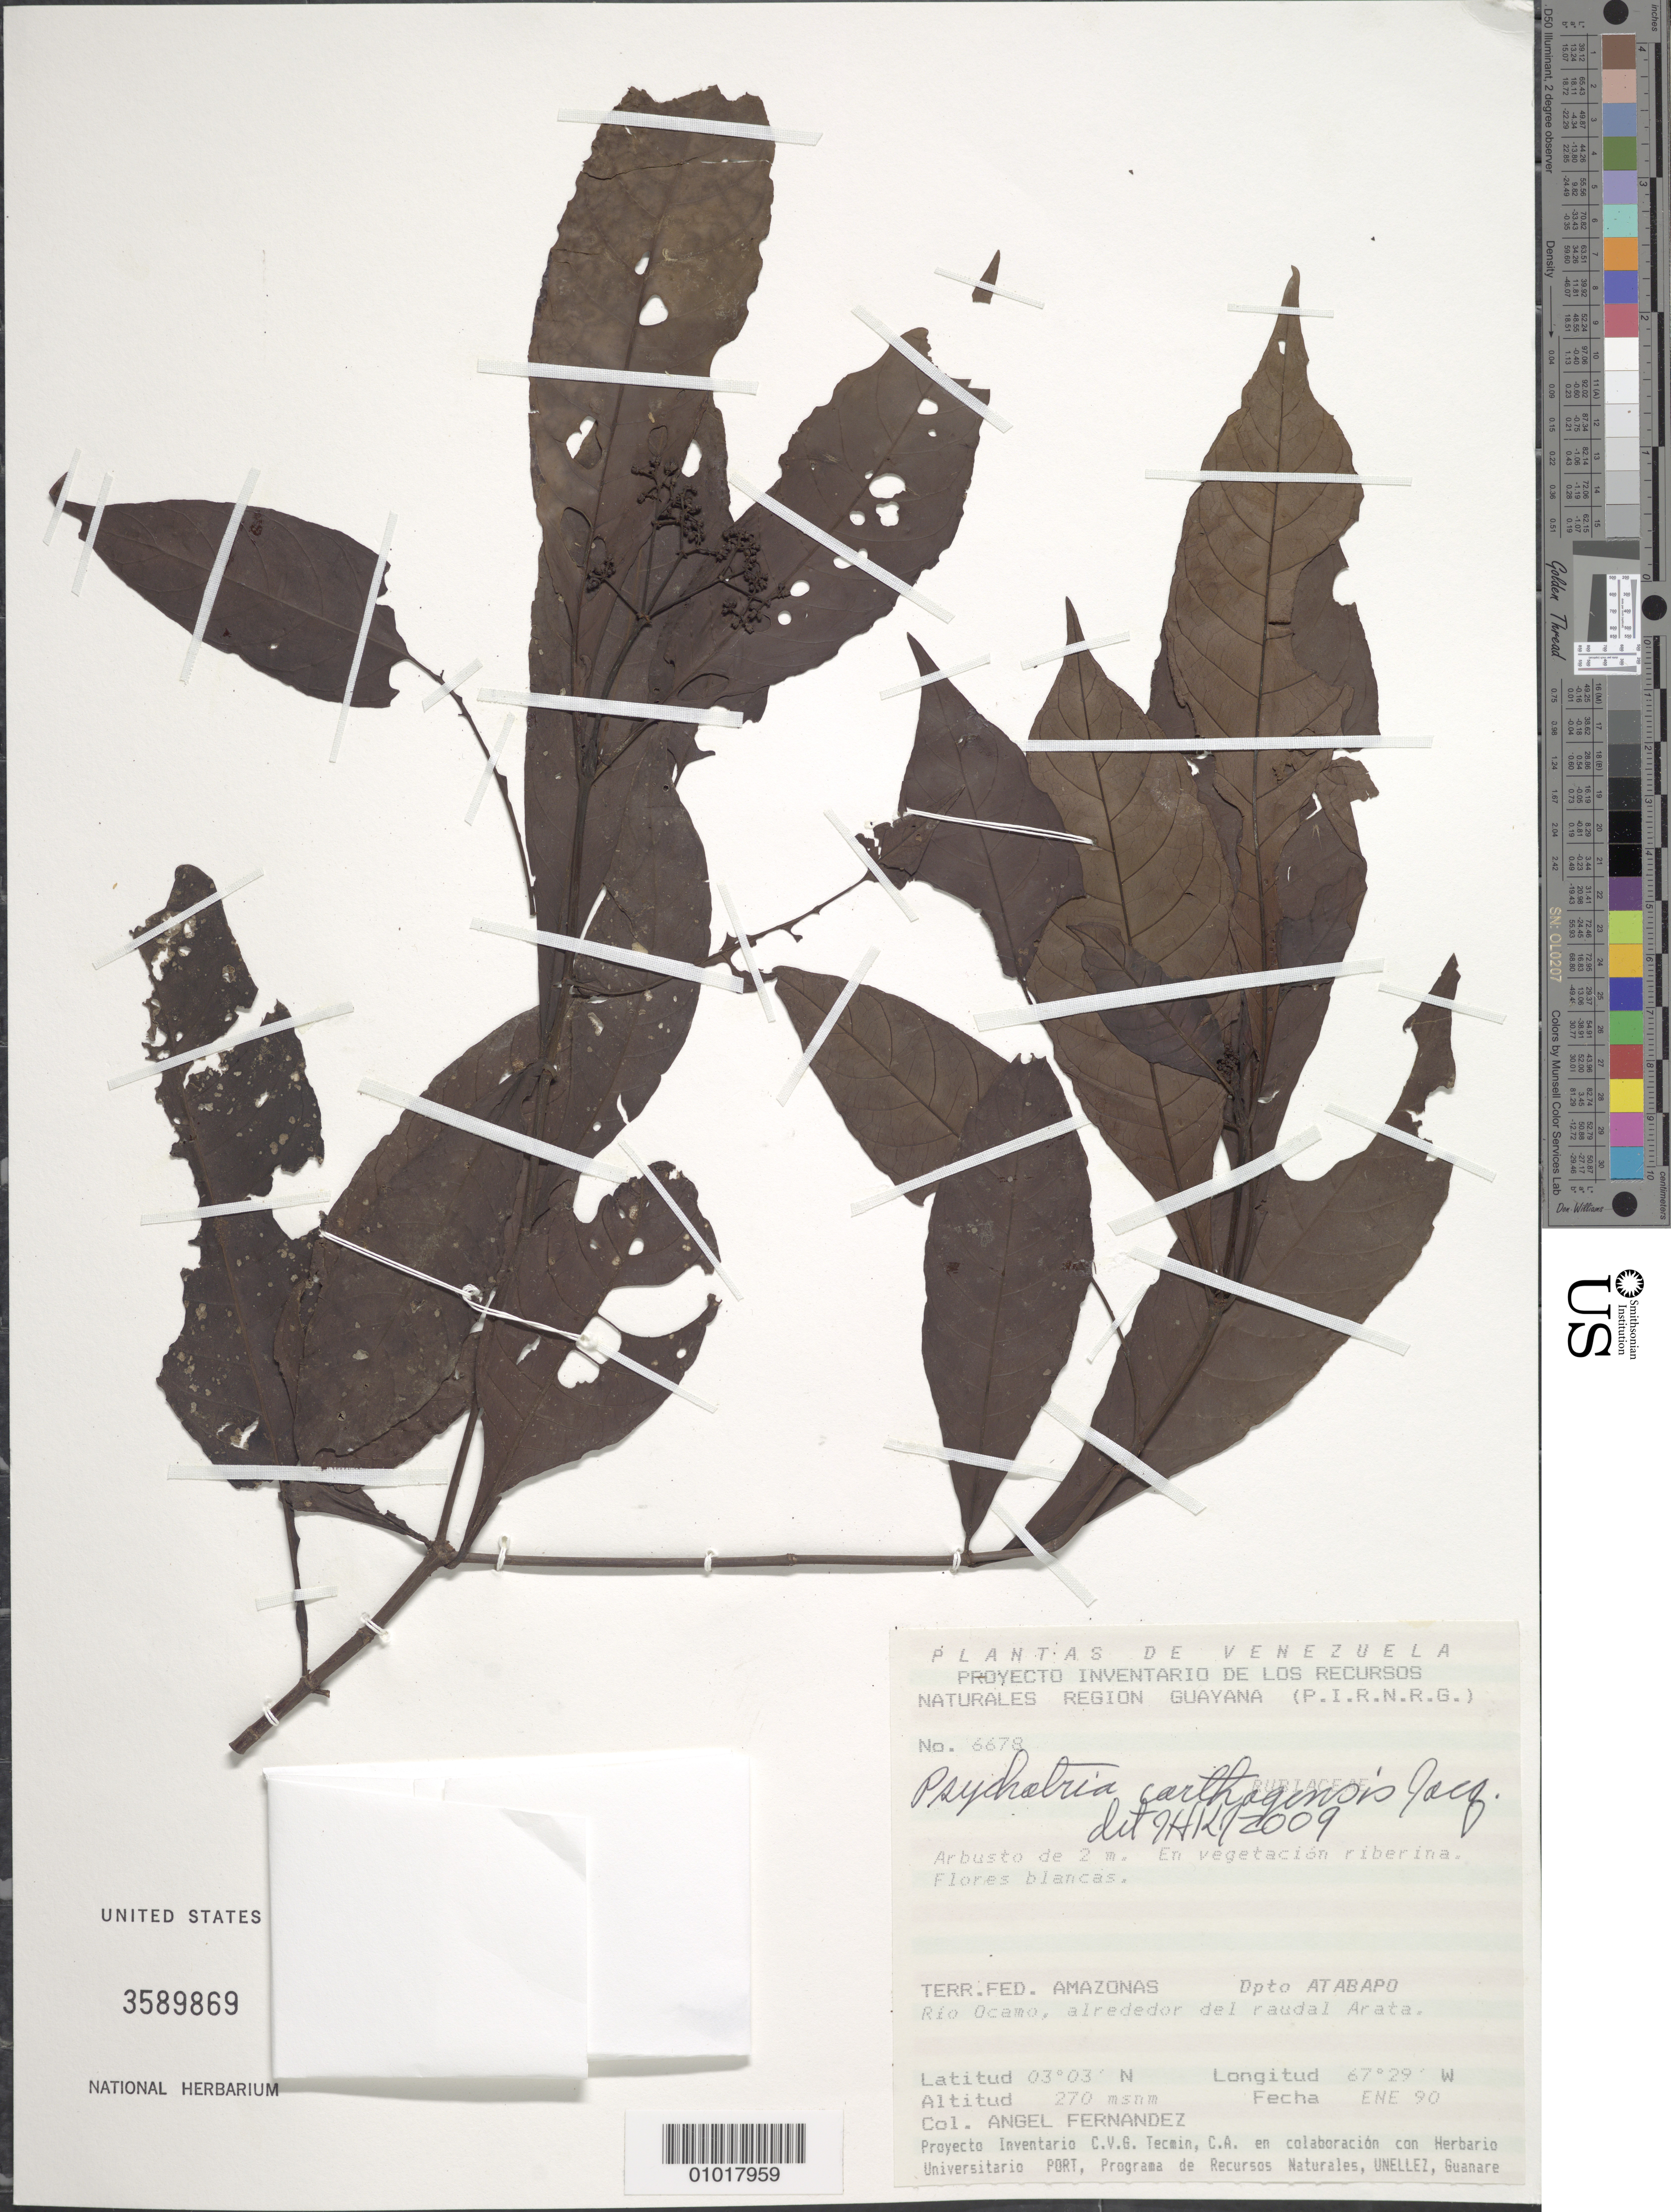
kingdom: Plantae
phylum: Tracheophyta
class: Magnoliopsida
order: Gentianales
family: Rubiaceae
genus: Psychotria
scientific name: Psychotria carthagenensis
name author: Jacq.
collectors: A. Fernández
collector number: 6678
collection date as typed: Jan-90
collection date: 1990-01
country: Venezuela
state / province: Amazonas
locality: Rio Ocamo, alrededor del raudal Arata.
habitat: En vegetacion riberina.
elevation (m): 270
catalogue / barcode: US 3589869